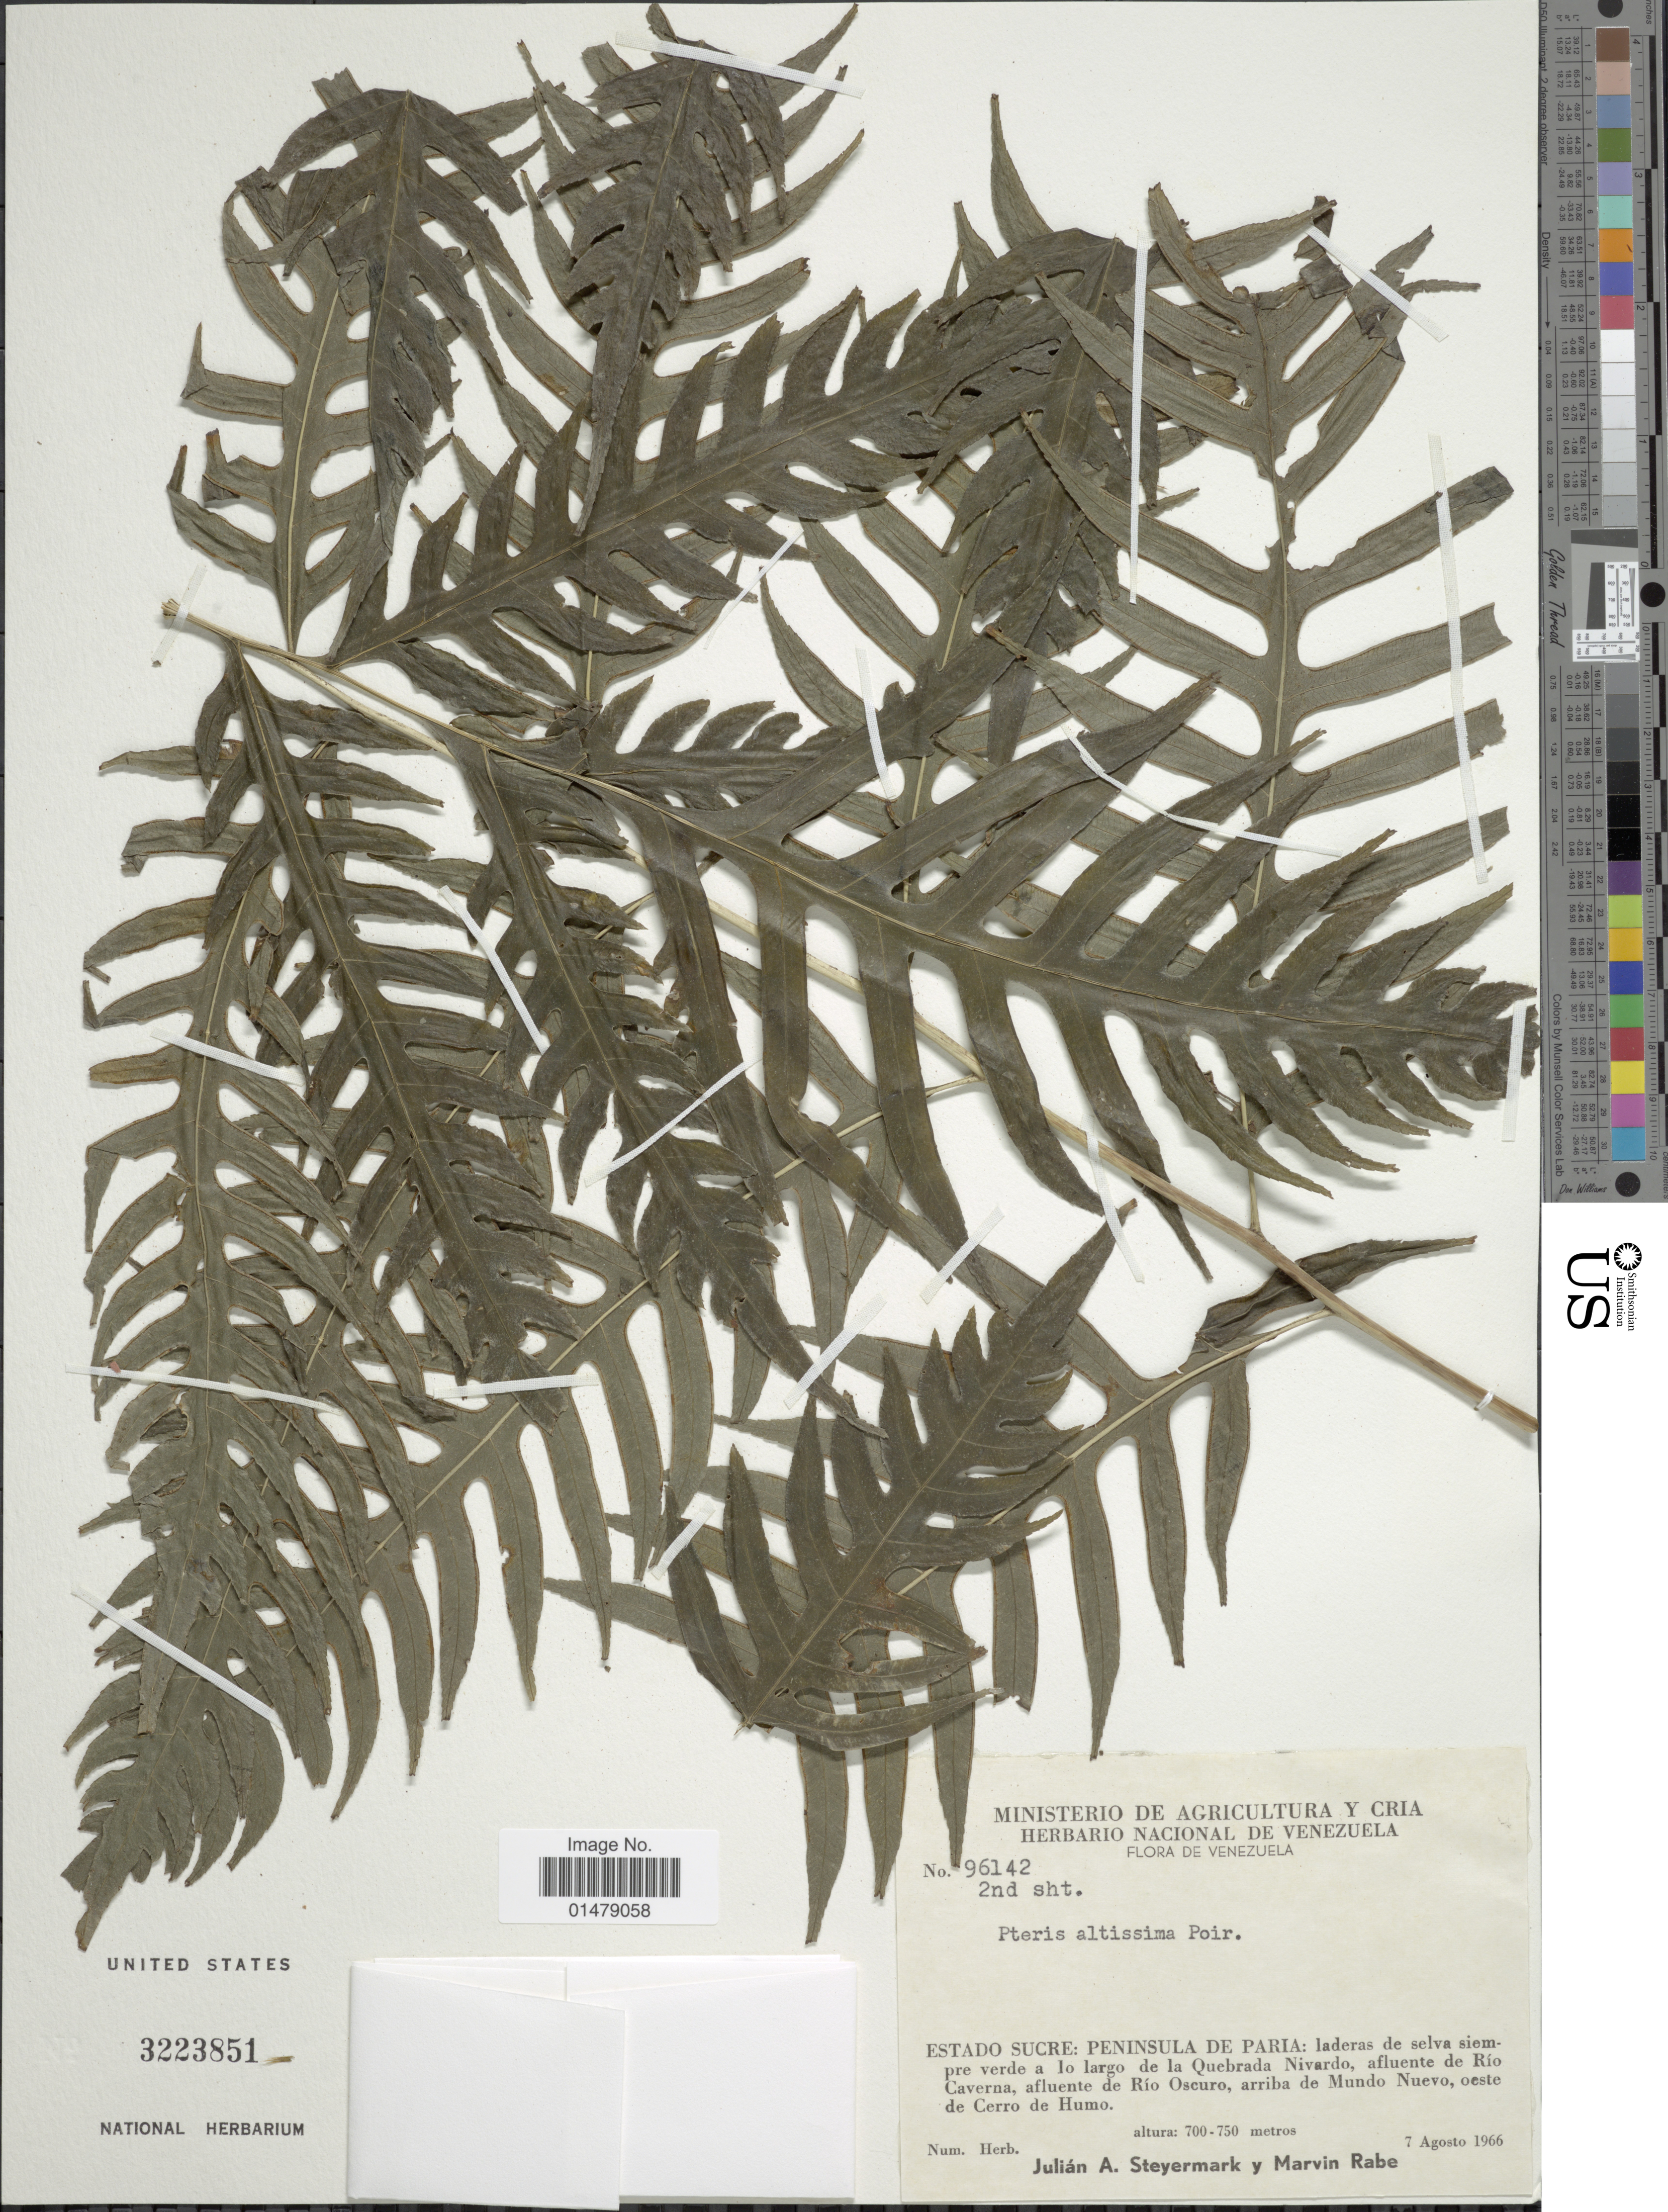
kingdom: Plantae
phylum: Tracheophyta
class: Polypodiopsida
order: Polypodiales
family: Pteridaceae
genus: Pteris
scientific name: Pteris altissima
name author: Poir.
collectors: J. Steyermark & M. Rabe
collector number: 96142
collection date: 1966-08-07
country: Venezuela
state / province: Sucre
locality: Estado Sucre: Peninsula de Paria: laderas de selva siempre verde a lo largo de la Quebrada Nivardo, afluente de Rio Caverna, afluente de Rio Oscuro, arriba de Mundo Nuevo, oeste de Cerro de Humo.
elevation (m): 700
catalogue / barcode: US 3223851